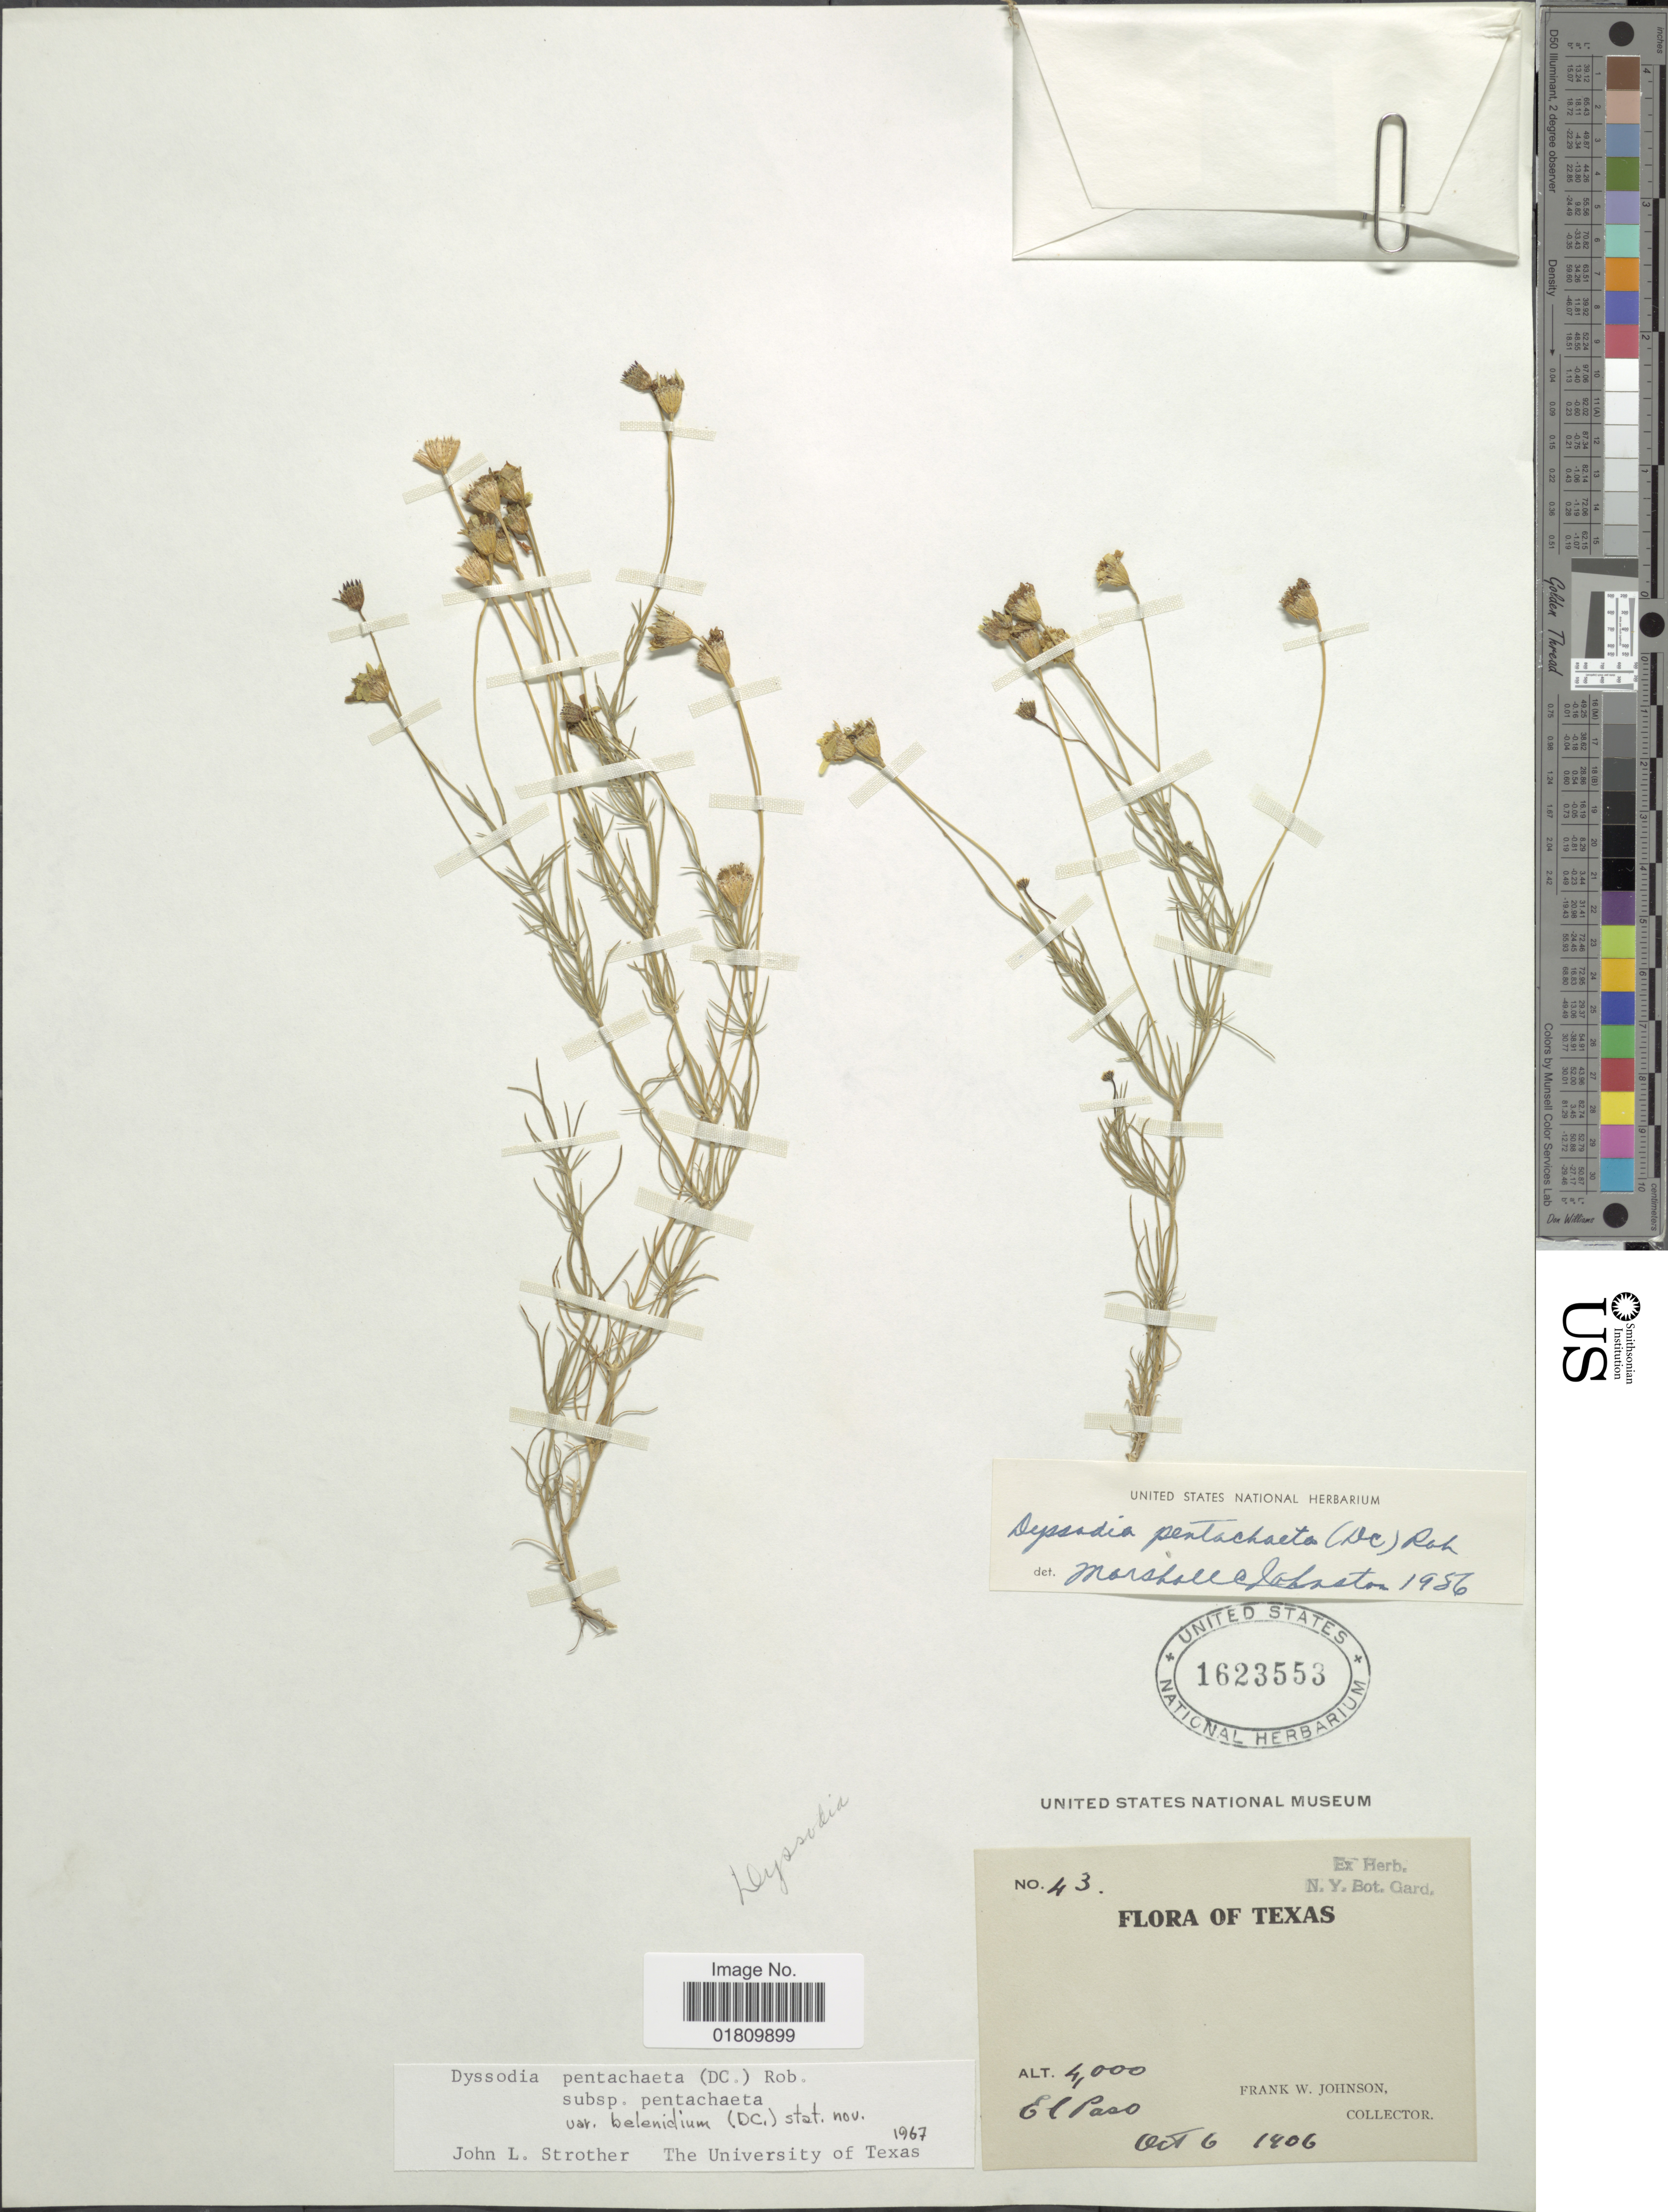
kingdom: Plantae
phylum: Tracheophyta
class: Magnoliopsida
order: Asterales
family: Asteraceae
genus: Thymophylla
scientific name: Thymophylla pentachaeta var. belenidium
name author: (DC.) Strother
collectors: F. W. Johnson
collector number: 43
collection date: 1906-10-06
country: United States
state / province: Texas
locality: El Paso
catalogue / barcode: US 1623553